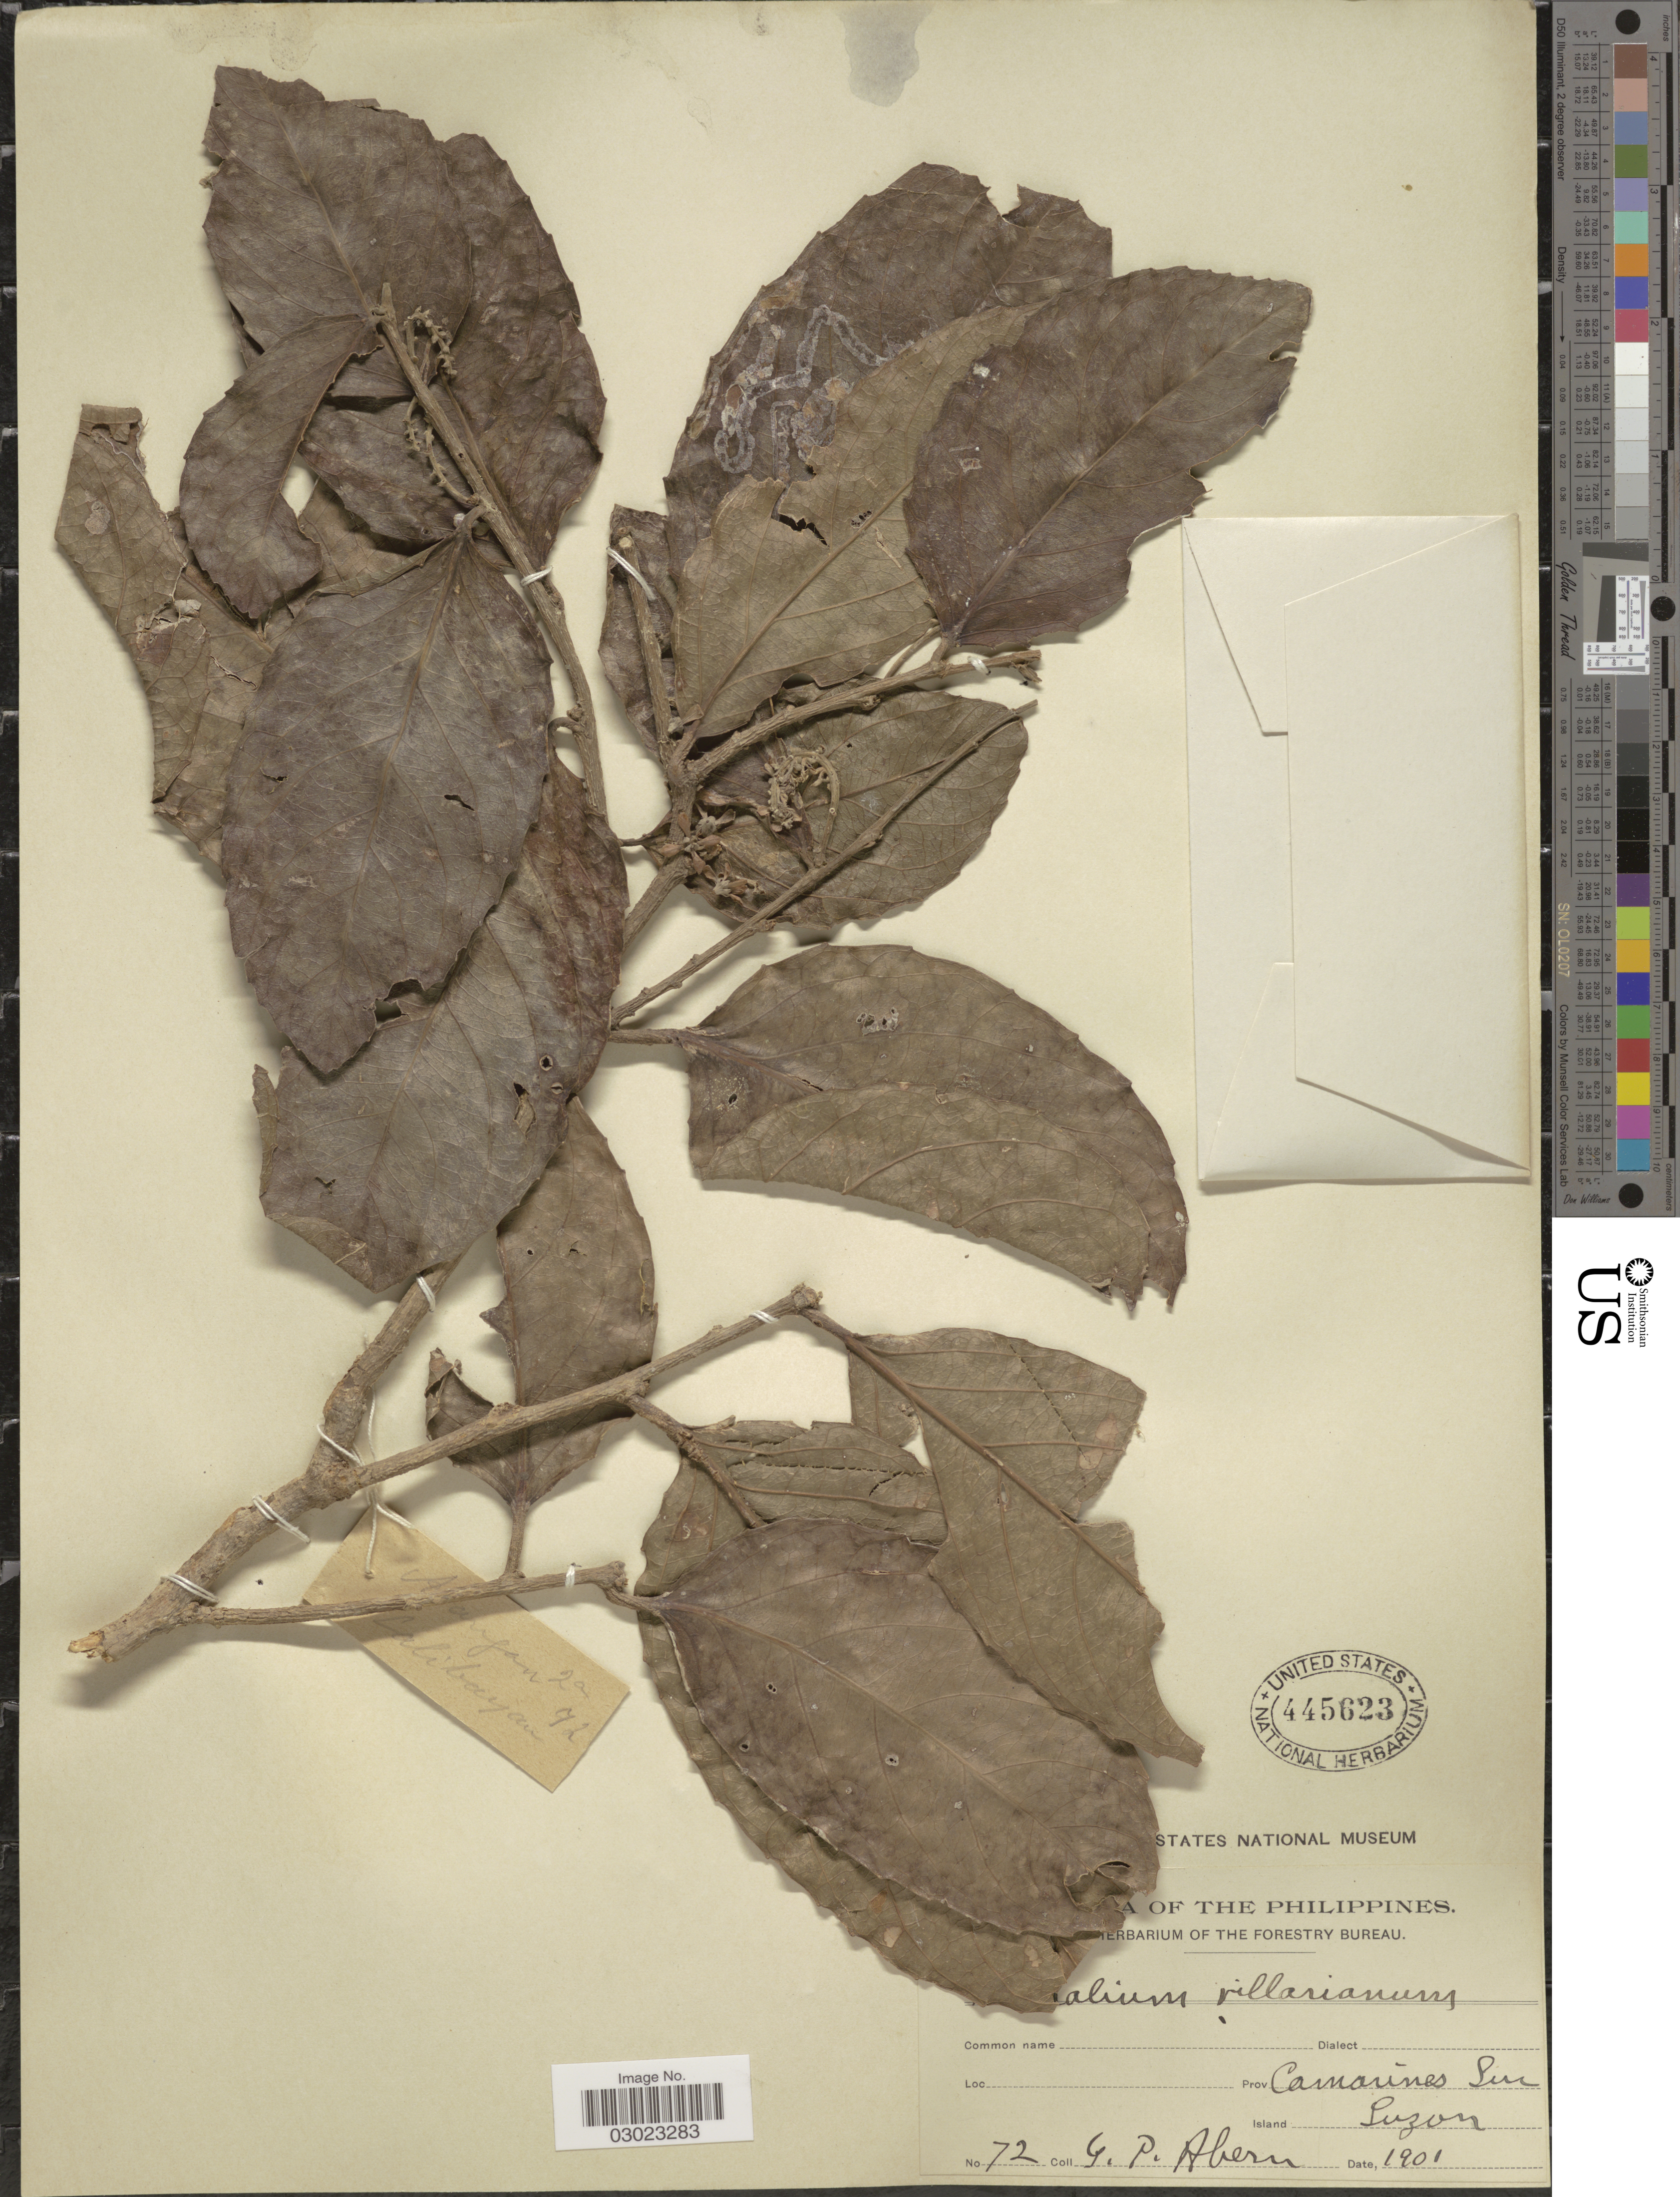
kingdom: Plantae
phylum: Tracheophyta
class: Magnoliopsida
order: Malpighiales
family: Salicaceae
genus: Homalium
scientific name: Homalium villarianum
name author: S. Vidal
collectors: G. Ahern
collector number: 72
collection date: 1901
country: Philippines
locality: Prov Camarines Sur, Luzon.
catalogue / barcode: US 445623